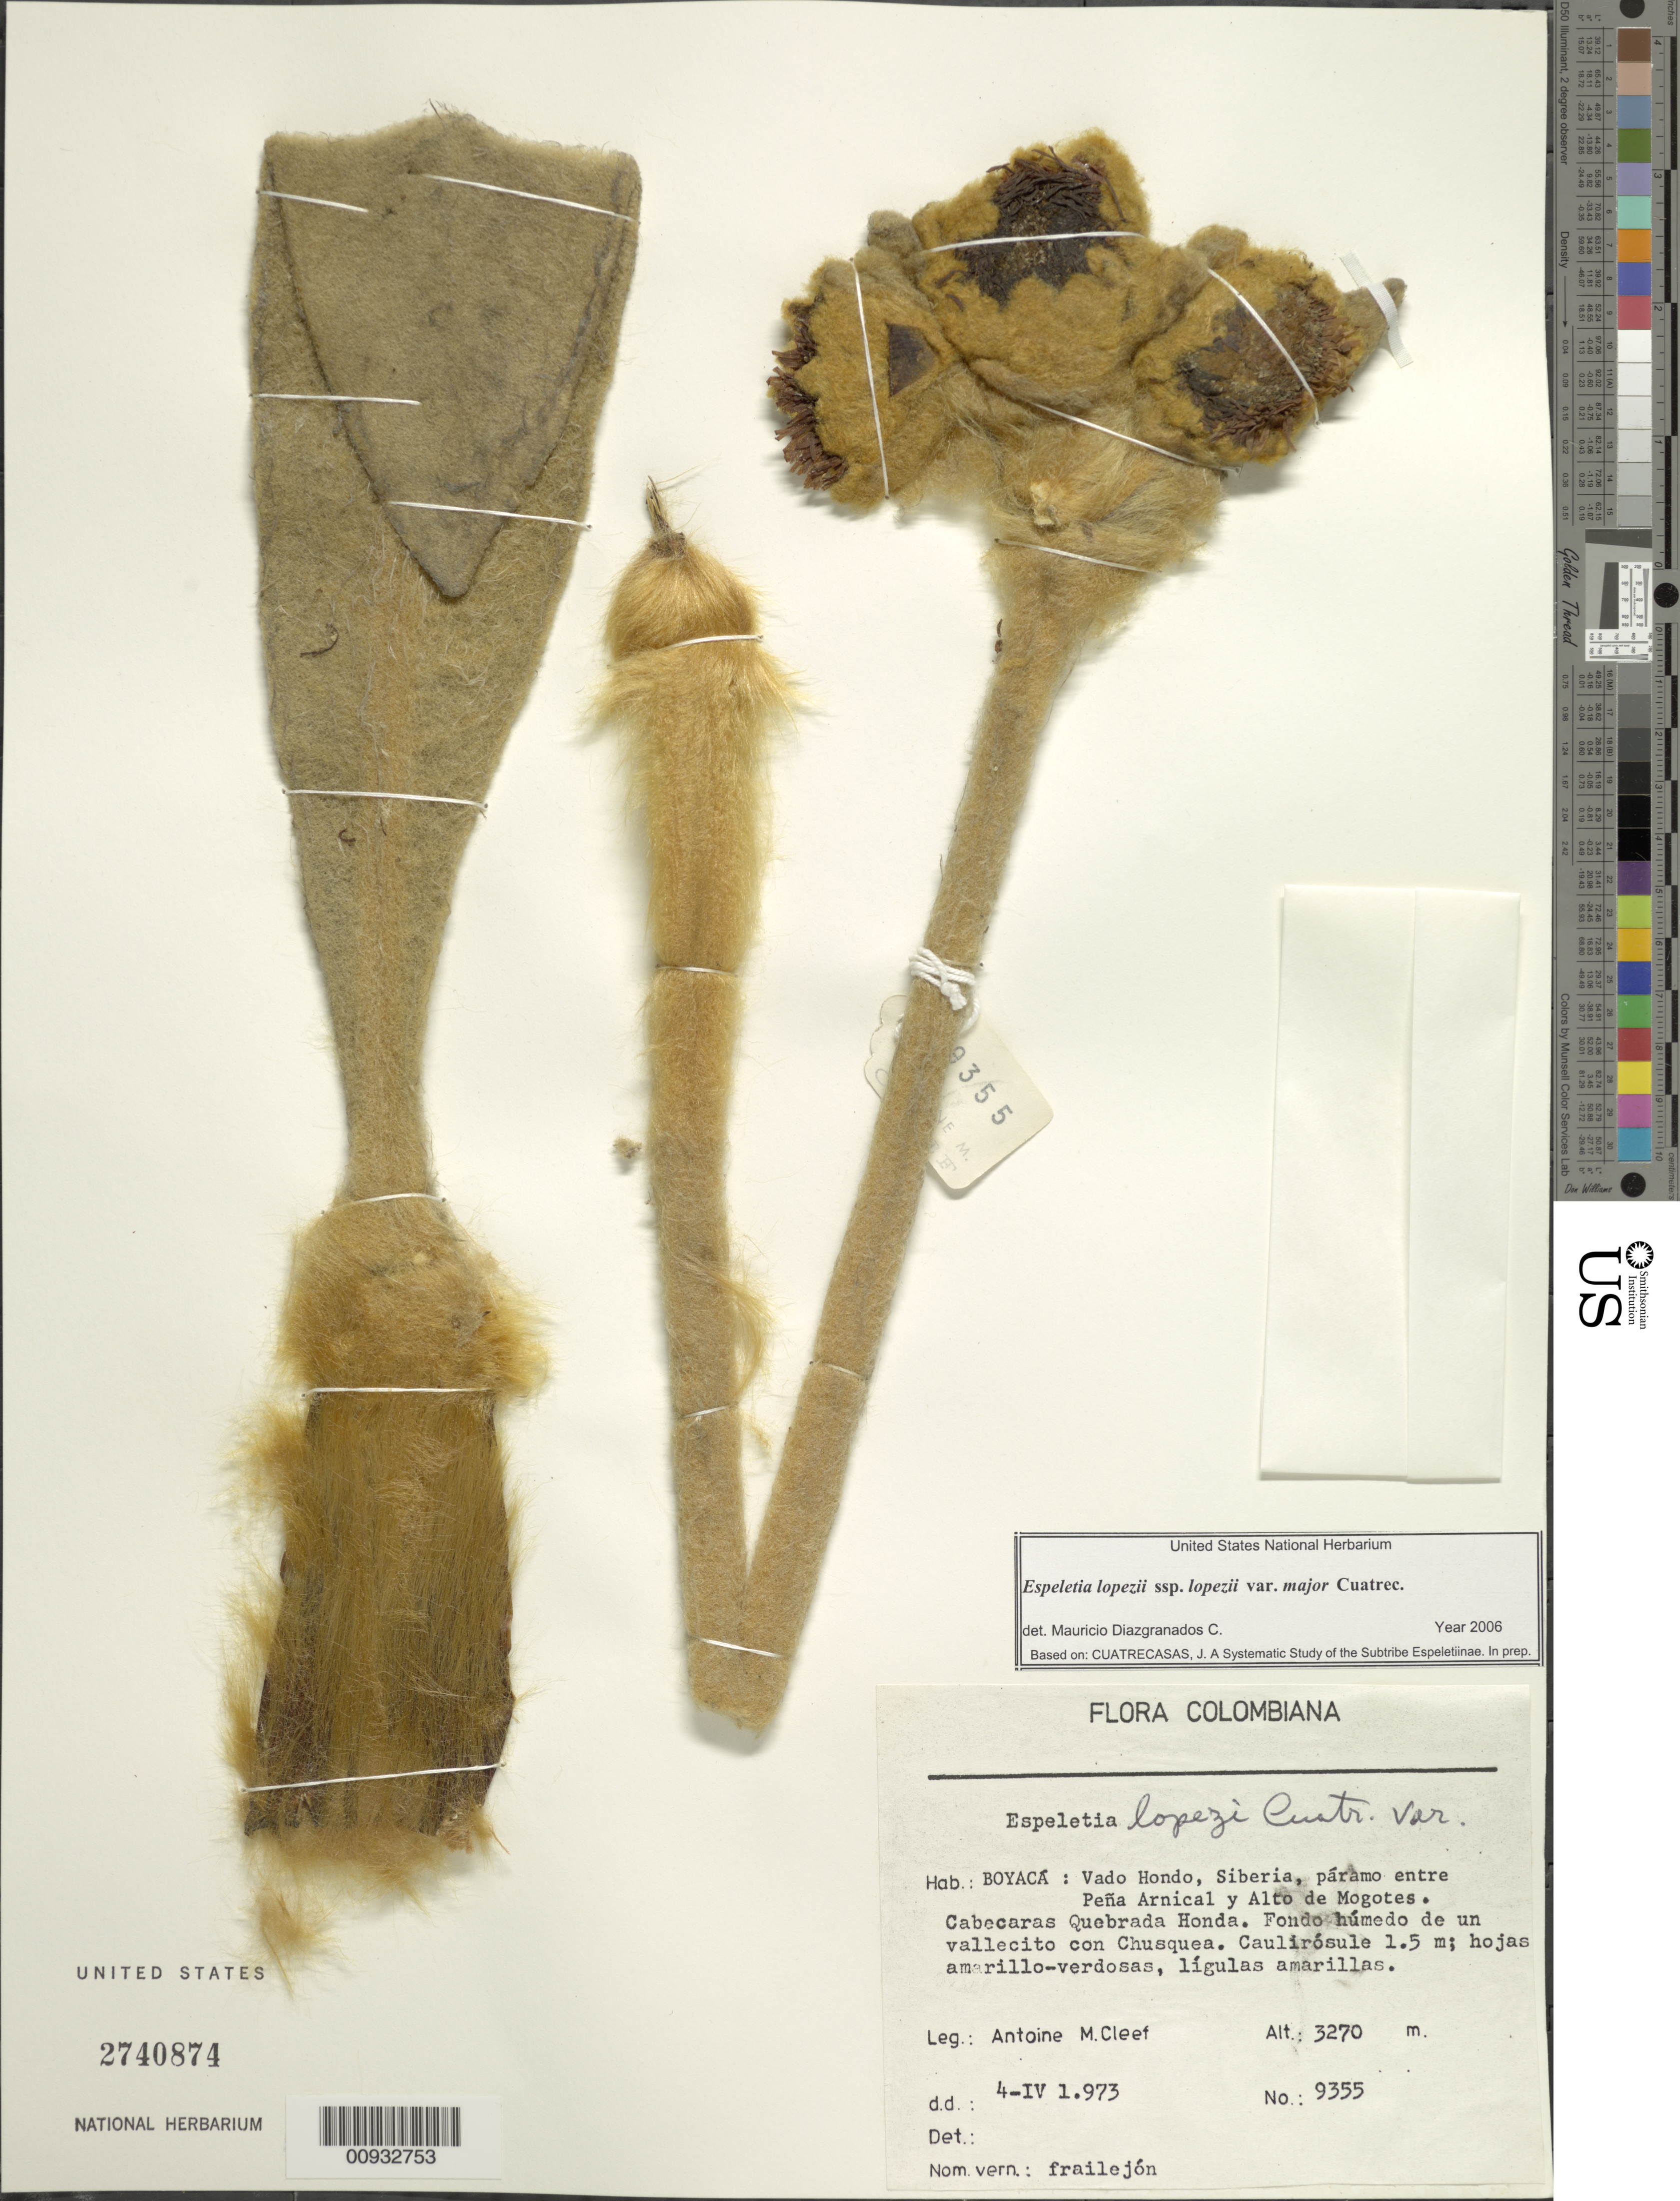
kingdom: Plantae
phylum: Tracheophyta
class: Magnoliopsida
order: Asterales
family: Asteraceae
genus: Espeletia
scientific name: Espeletia lopezii var. major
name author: Cuatrec.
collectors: A. M. Cleef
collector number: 9355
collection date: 1973-04-04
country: Colombia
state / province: Boyacá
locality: Vado Hondo, Sibria, paramo entre Pena Arnical y Alto de Mogotes. Cabeceras Quebrada Honda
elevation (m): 3270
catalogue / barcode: US 2740874